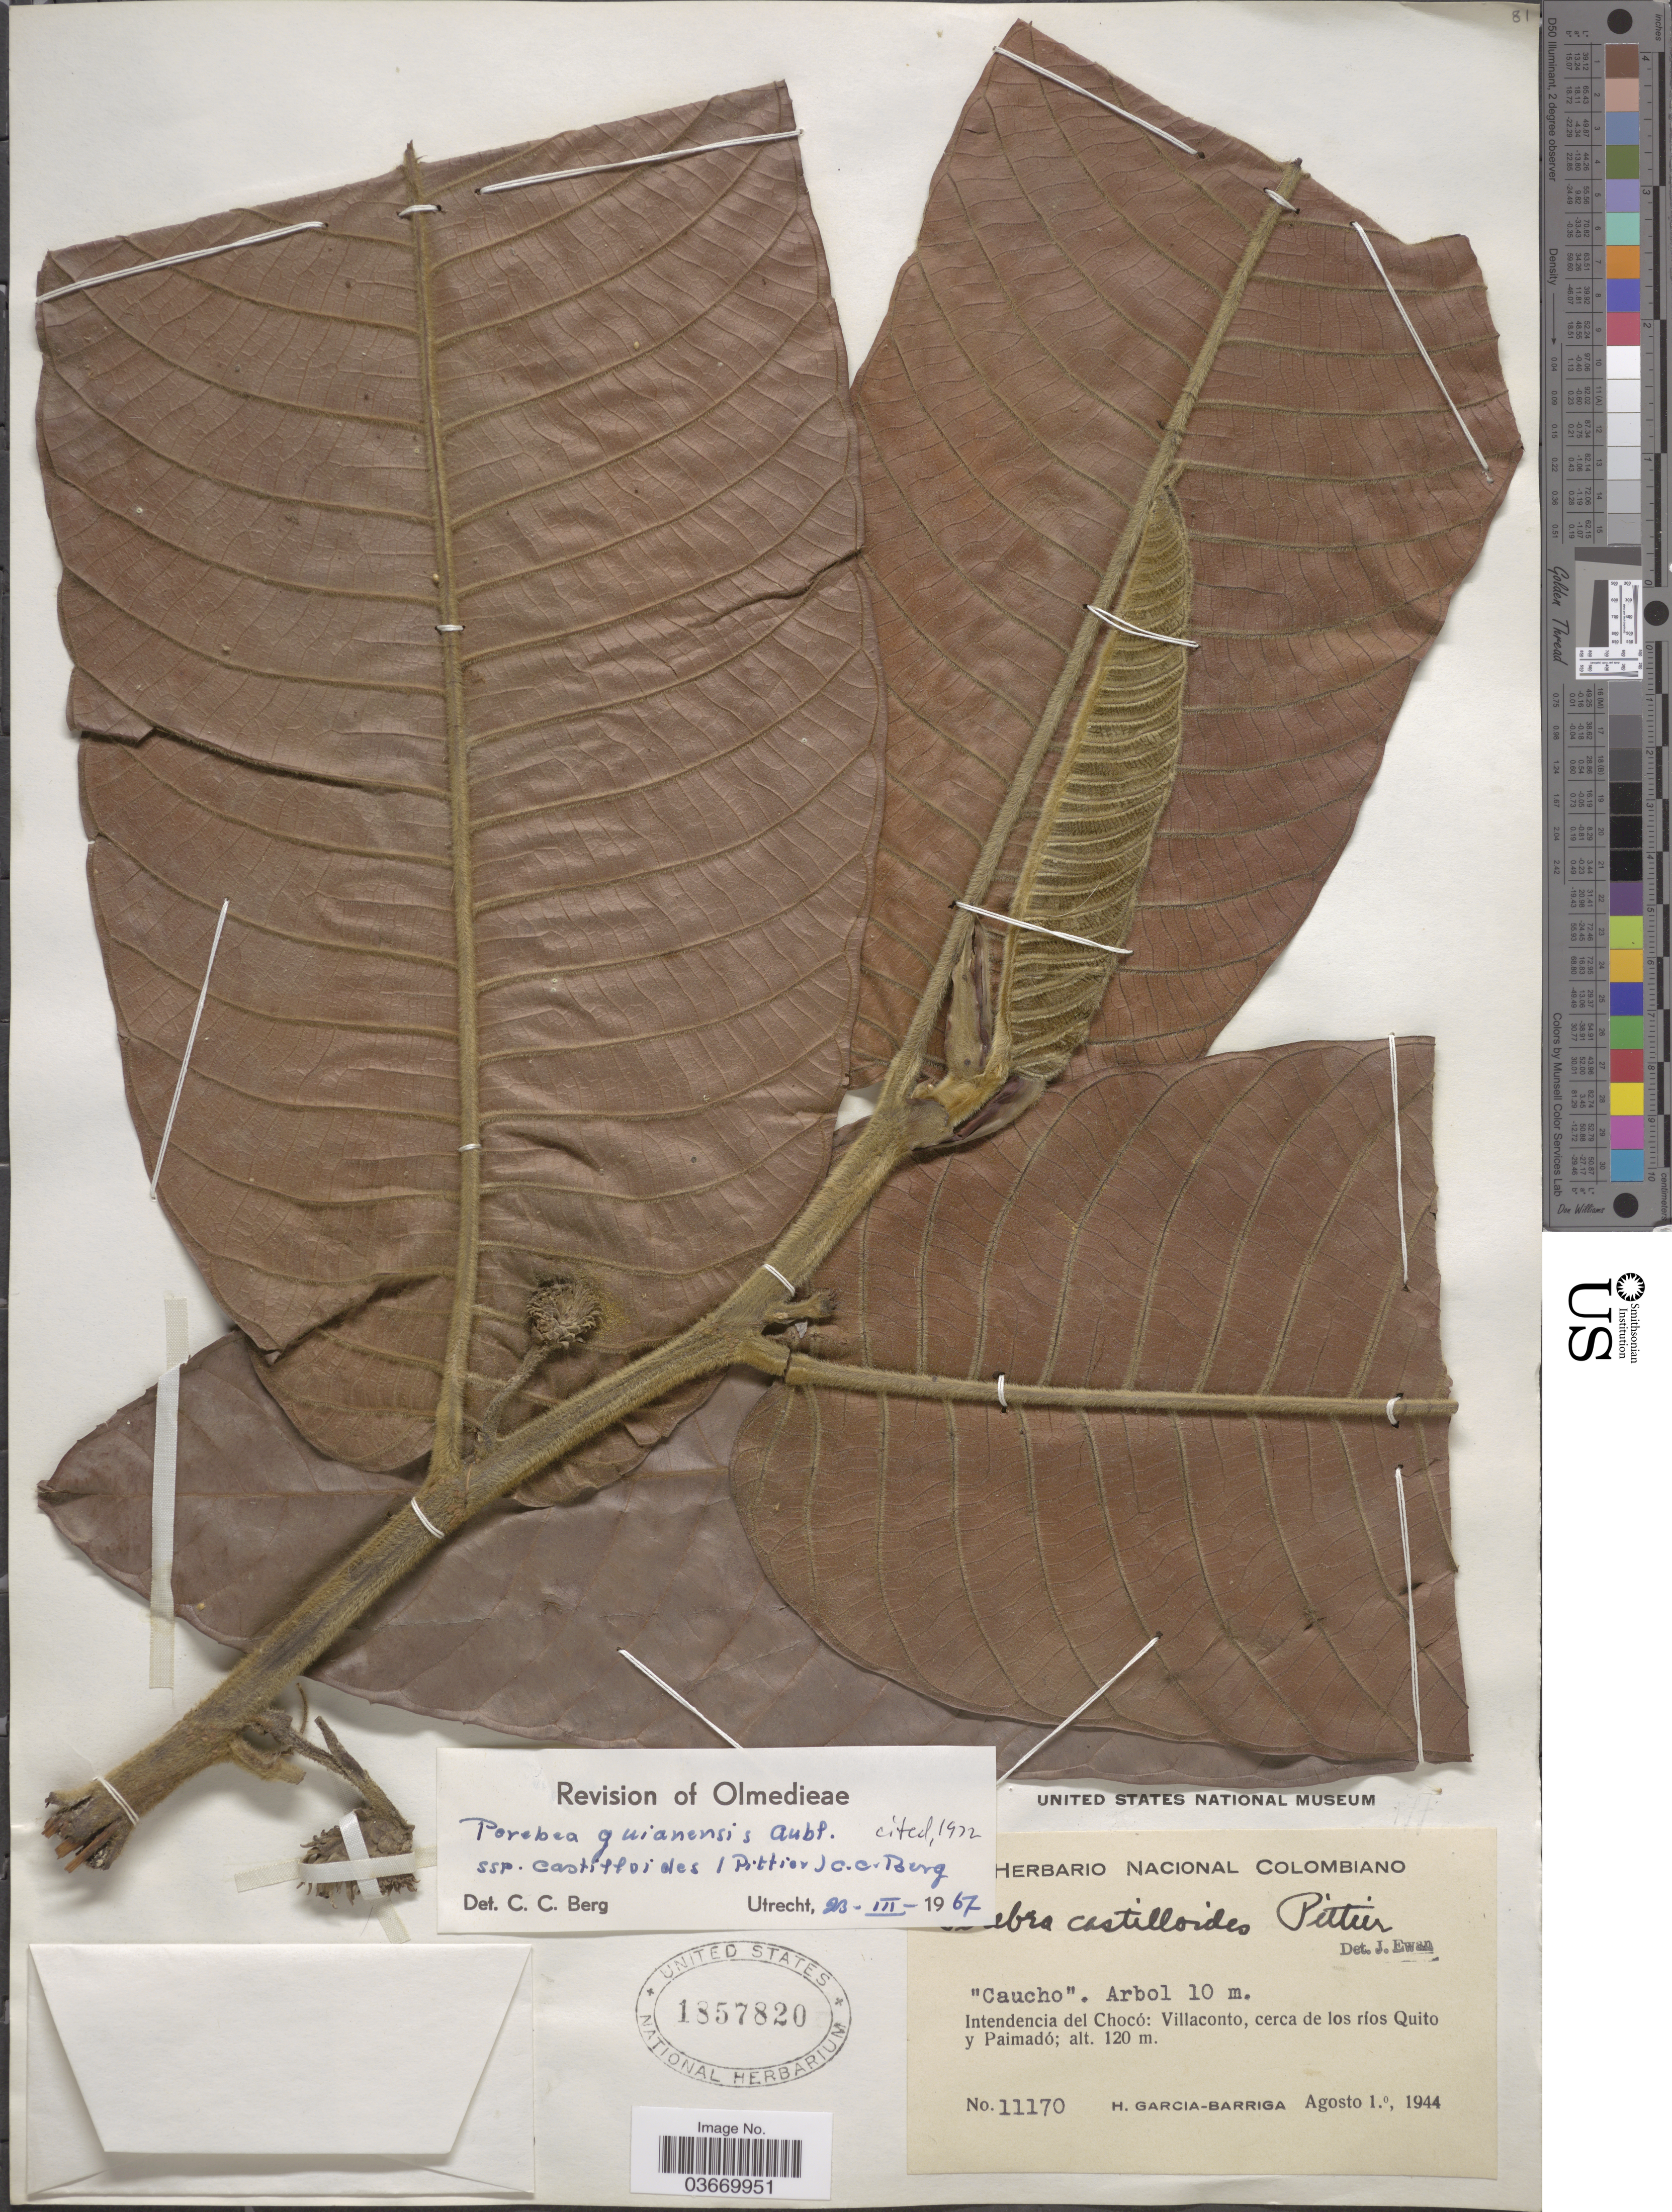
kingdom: Plantae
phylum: Tracheophyta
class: Magnoliopsida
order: Rosales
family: Moraceae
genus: Perebea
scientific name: Perebea guianensis subsp. castilloides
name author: (Pittier) C.C. Berg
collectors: H. García Barriga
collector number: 11170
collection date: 1944-08-01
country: Colombia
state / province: Chocó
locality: Intendencia del Chocó: Villaconto, cerca de los ríos Quito y Paimadó.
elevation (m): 120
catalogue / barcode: US 1857820